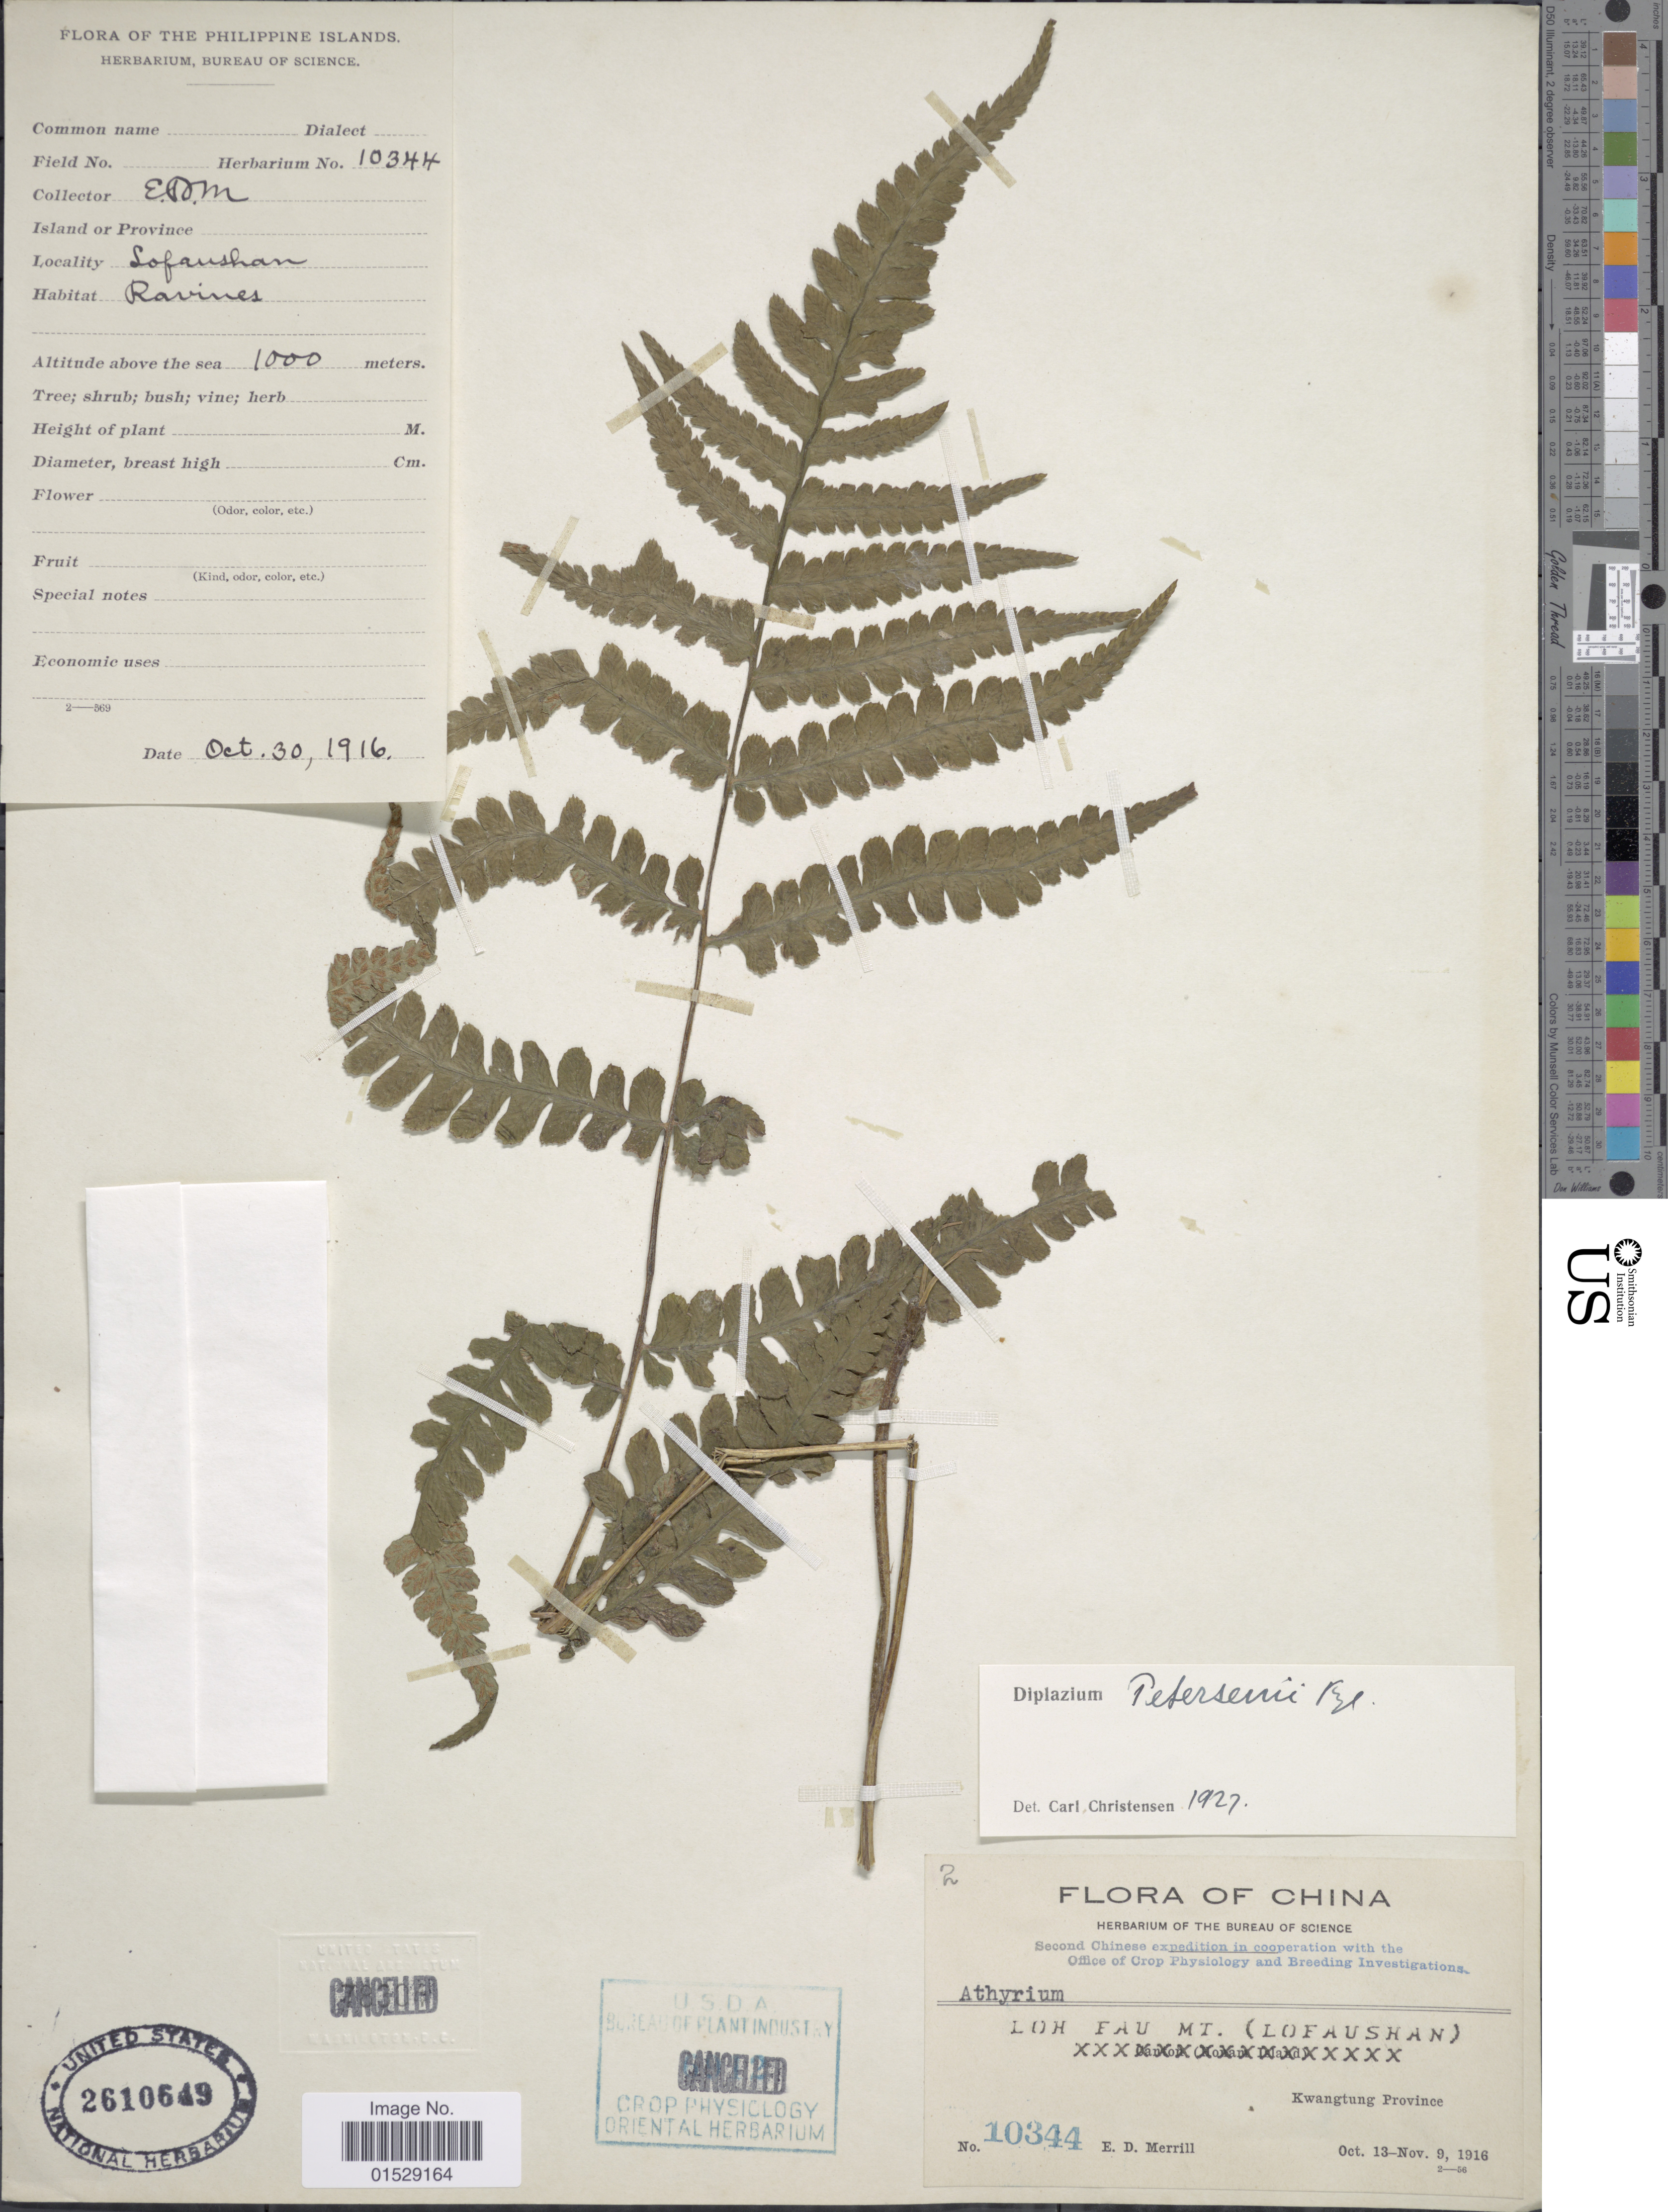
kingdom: Plantae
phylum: Tracheophyta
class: Polypodiopsida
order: Polypodiales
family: Athyriaceae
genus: Deparia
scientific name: Deparia petersenii var. petersenii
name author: (Kunze) M. Kato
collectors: E. D. Merrill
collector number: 10344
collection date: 1916-10-30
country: China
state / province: Guangdong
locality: Loh Fau Mt. (Lofaushan), Kwangtung Province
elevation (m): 1000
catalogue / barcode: US 2610649